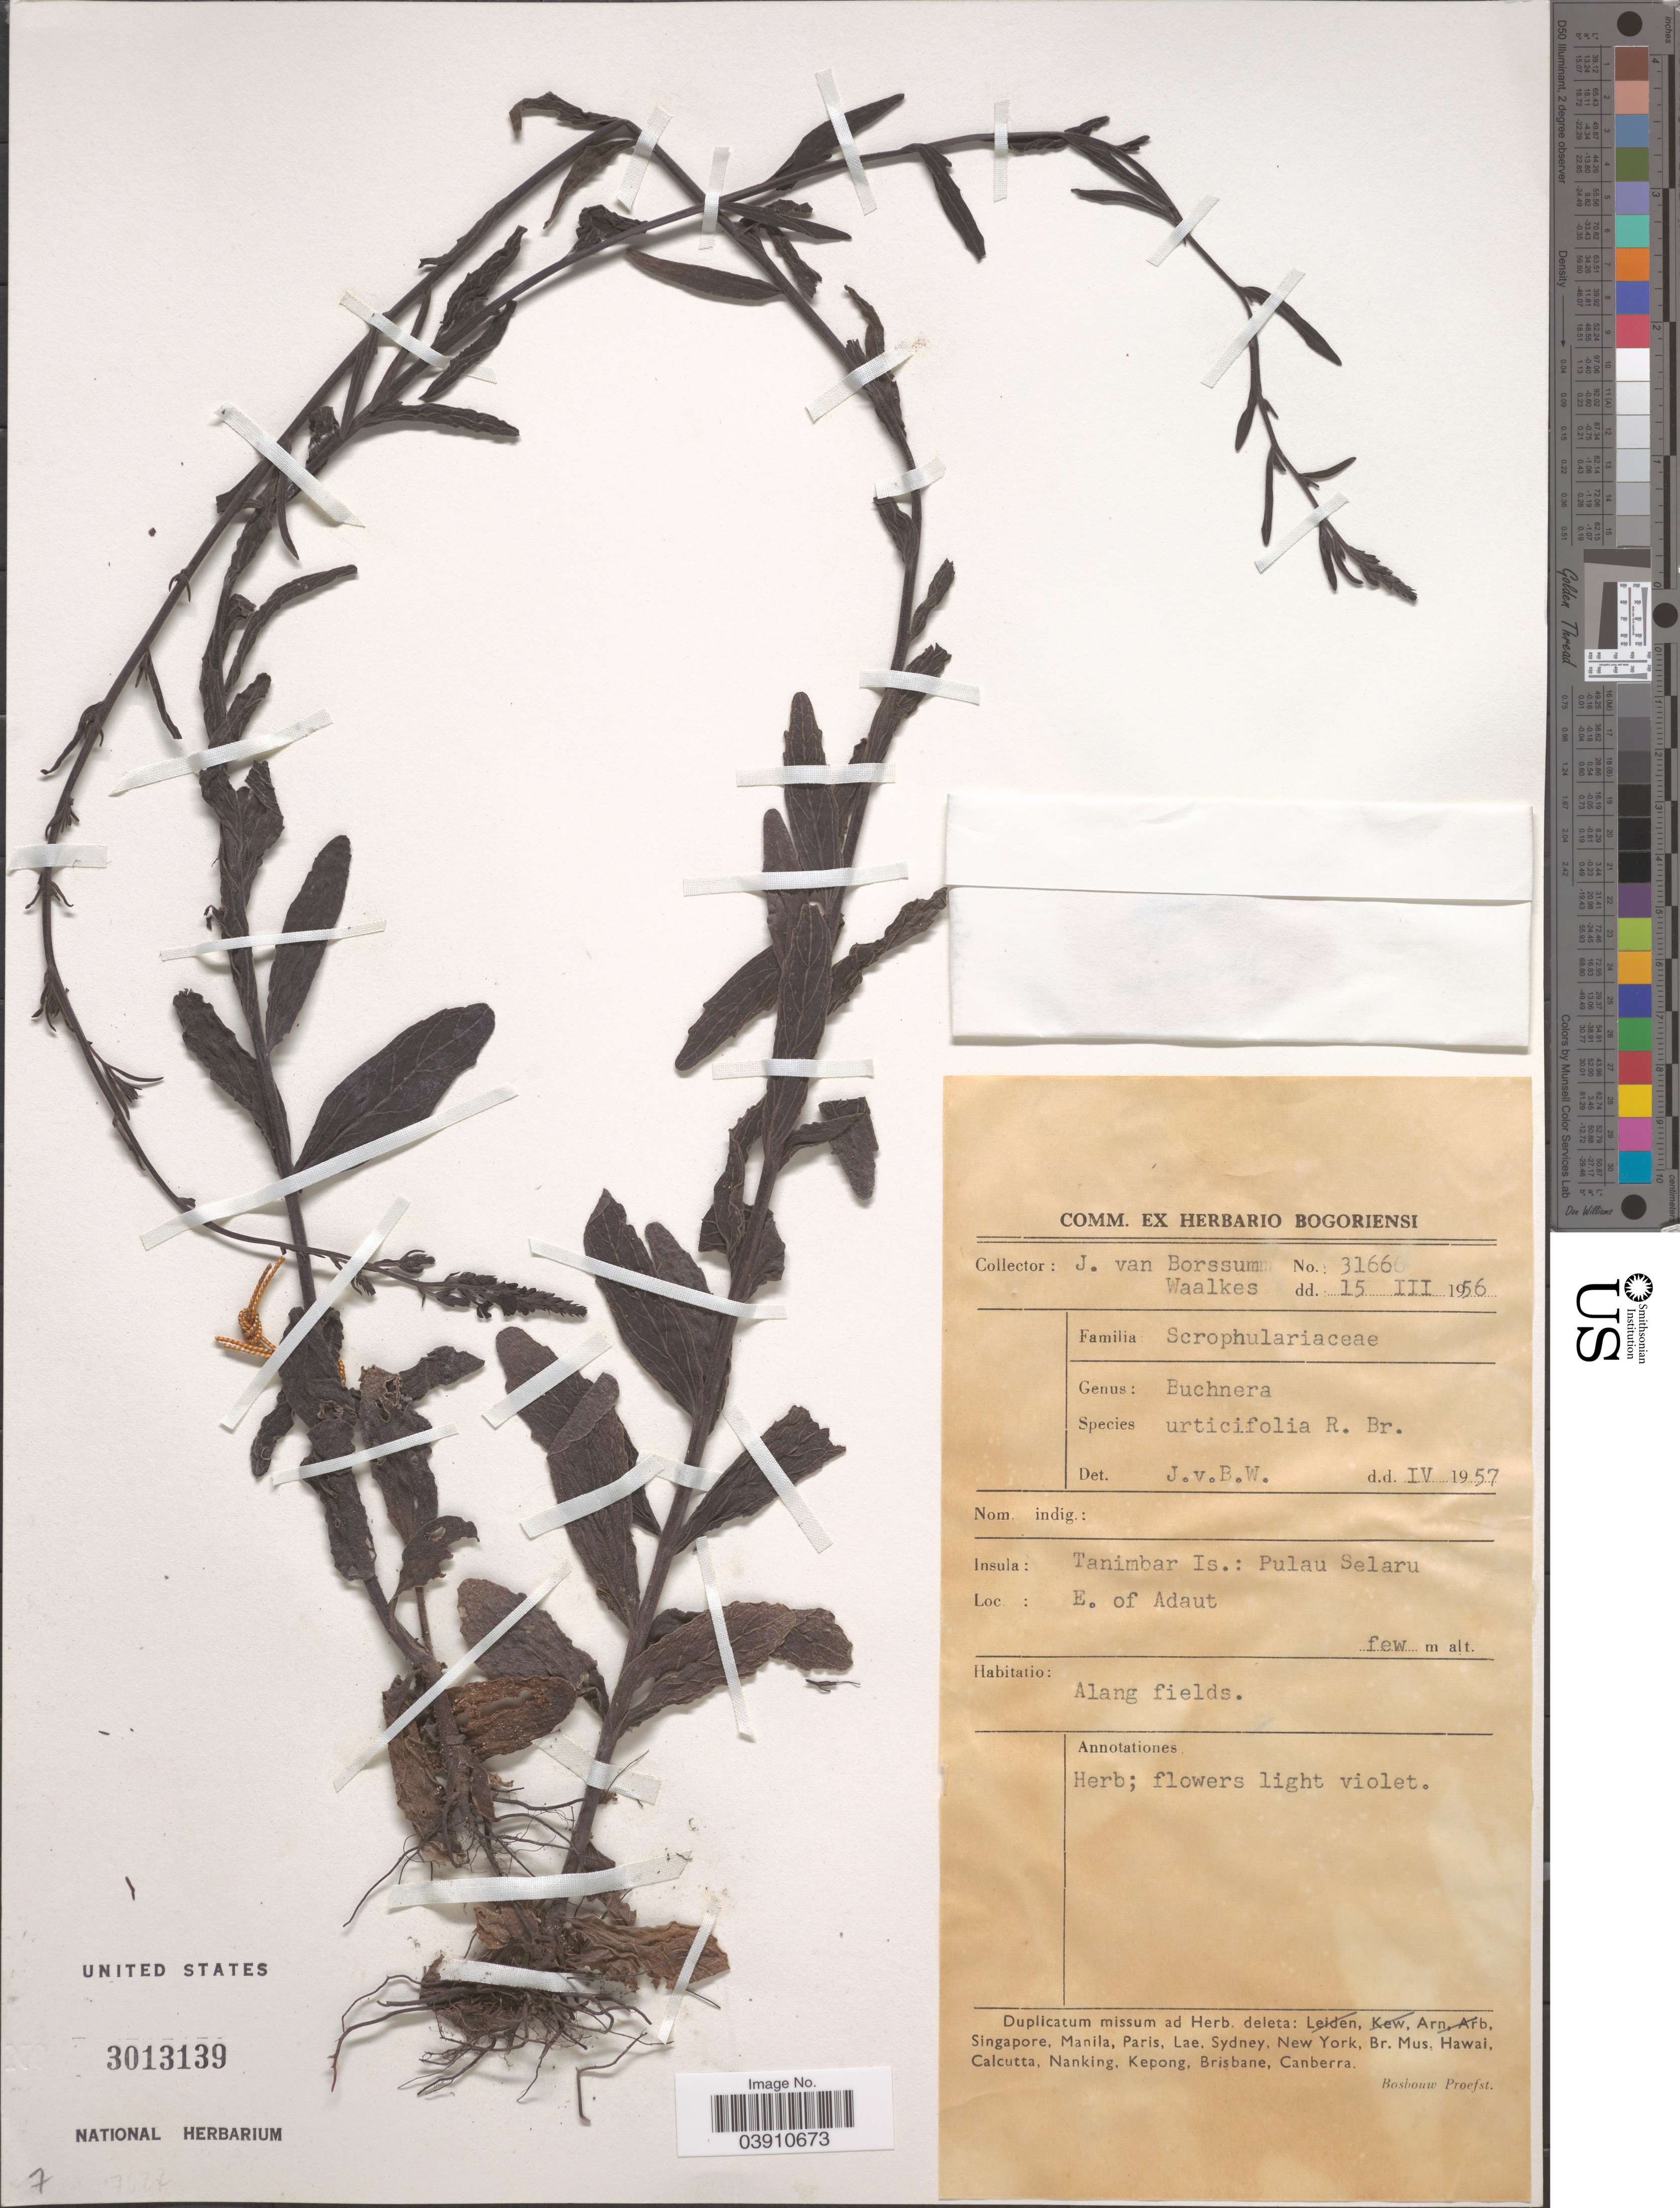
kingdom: Plantae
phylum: Tracheophyta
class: Magnoliopsida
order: Lamiales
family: Orobanchaceae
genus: Buchnera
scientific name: Buchnera urticifolia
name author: R. Br.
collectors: J. Borssum Waalkes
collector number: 3166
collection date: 1956-03-15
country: Indonesia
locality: Tanimbar Is.: Pulau Selaru. E. of Adaut.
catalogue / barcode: US 3013139